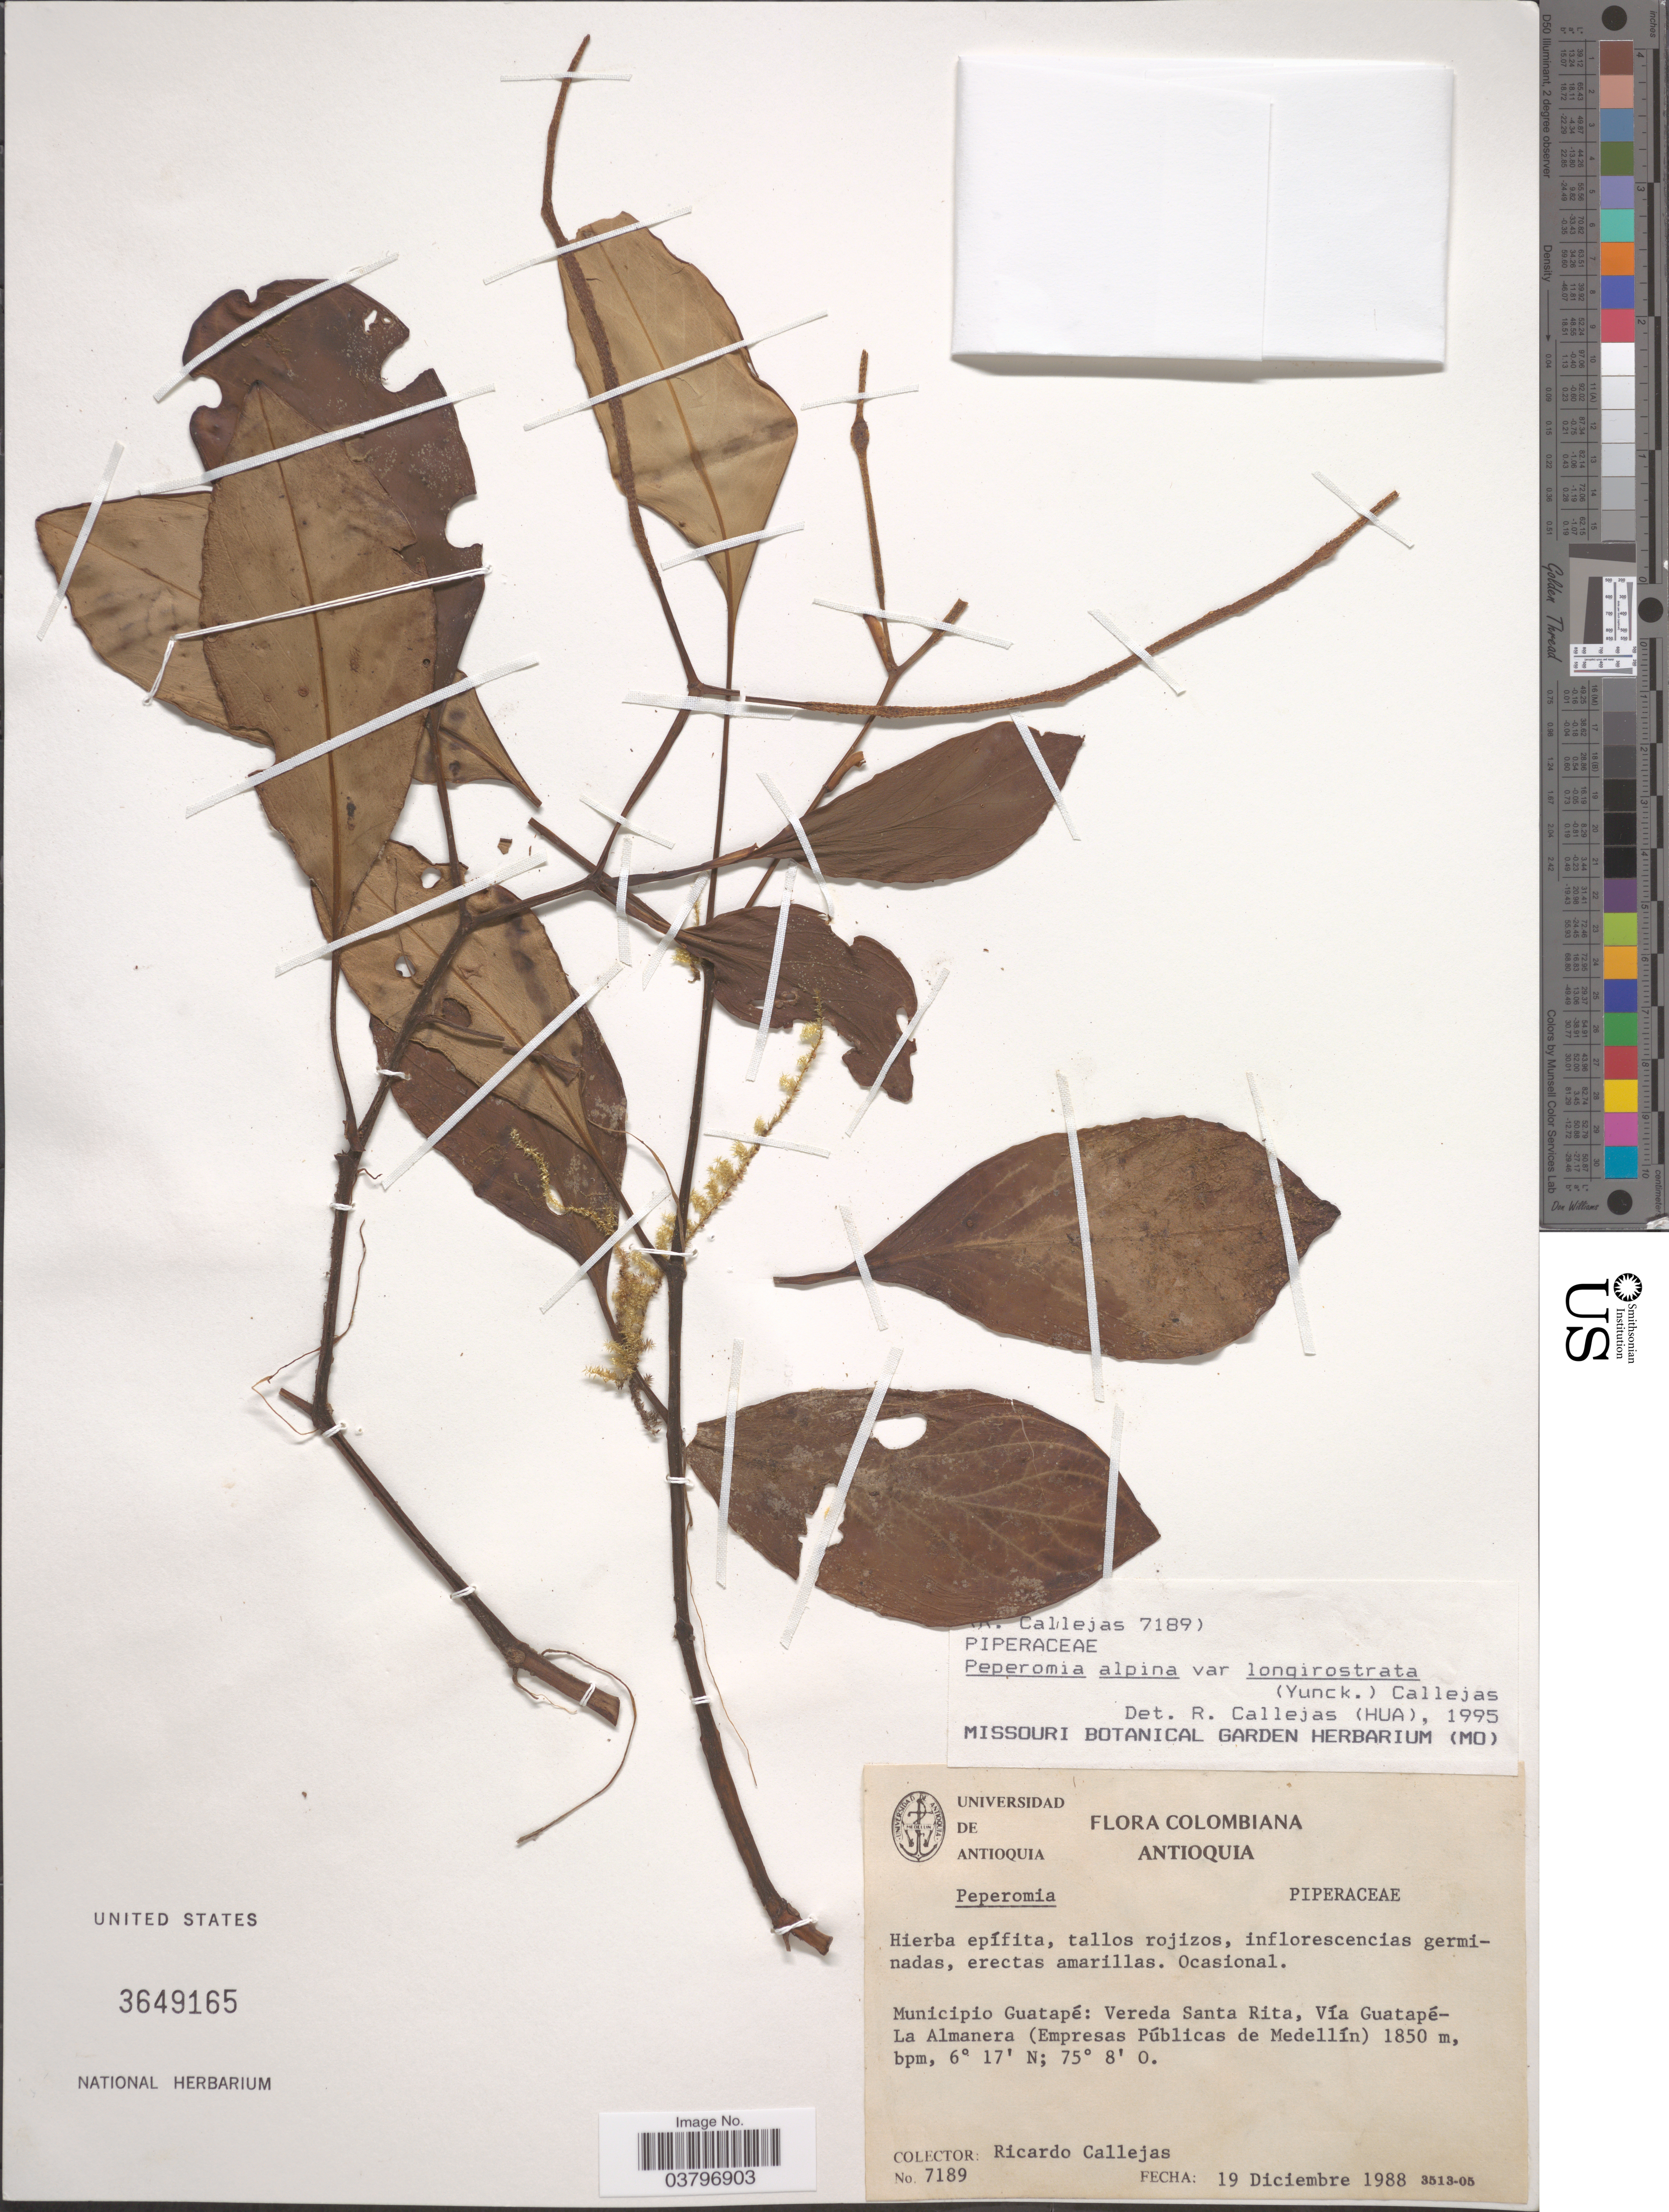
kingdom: Plantae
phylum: Tracheophyta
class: Magnoliopsida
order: Piperales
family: Piperaceae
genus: Peperomia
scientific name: Peperomia alpina var. longirostrata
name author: (Yunck.) Callejas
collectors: R. Callejas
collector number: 7189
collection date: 1988-12-19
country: Colombia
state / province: Antioquia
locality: Municipio Guatapé: Vereda Santa Rita, Vía Guatapé-La Almanera (Empresas Públicas de Medellín).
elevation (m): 1850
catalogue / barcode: US 3649165